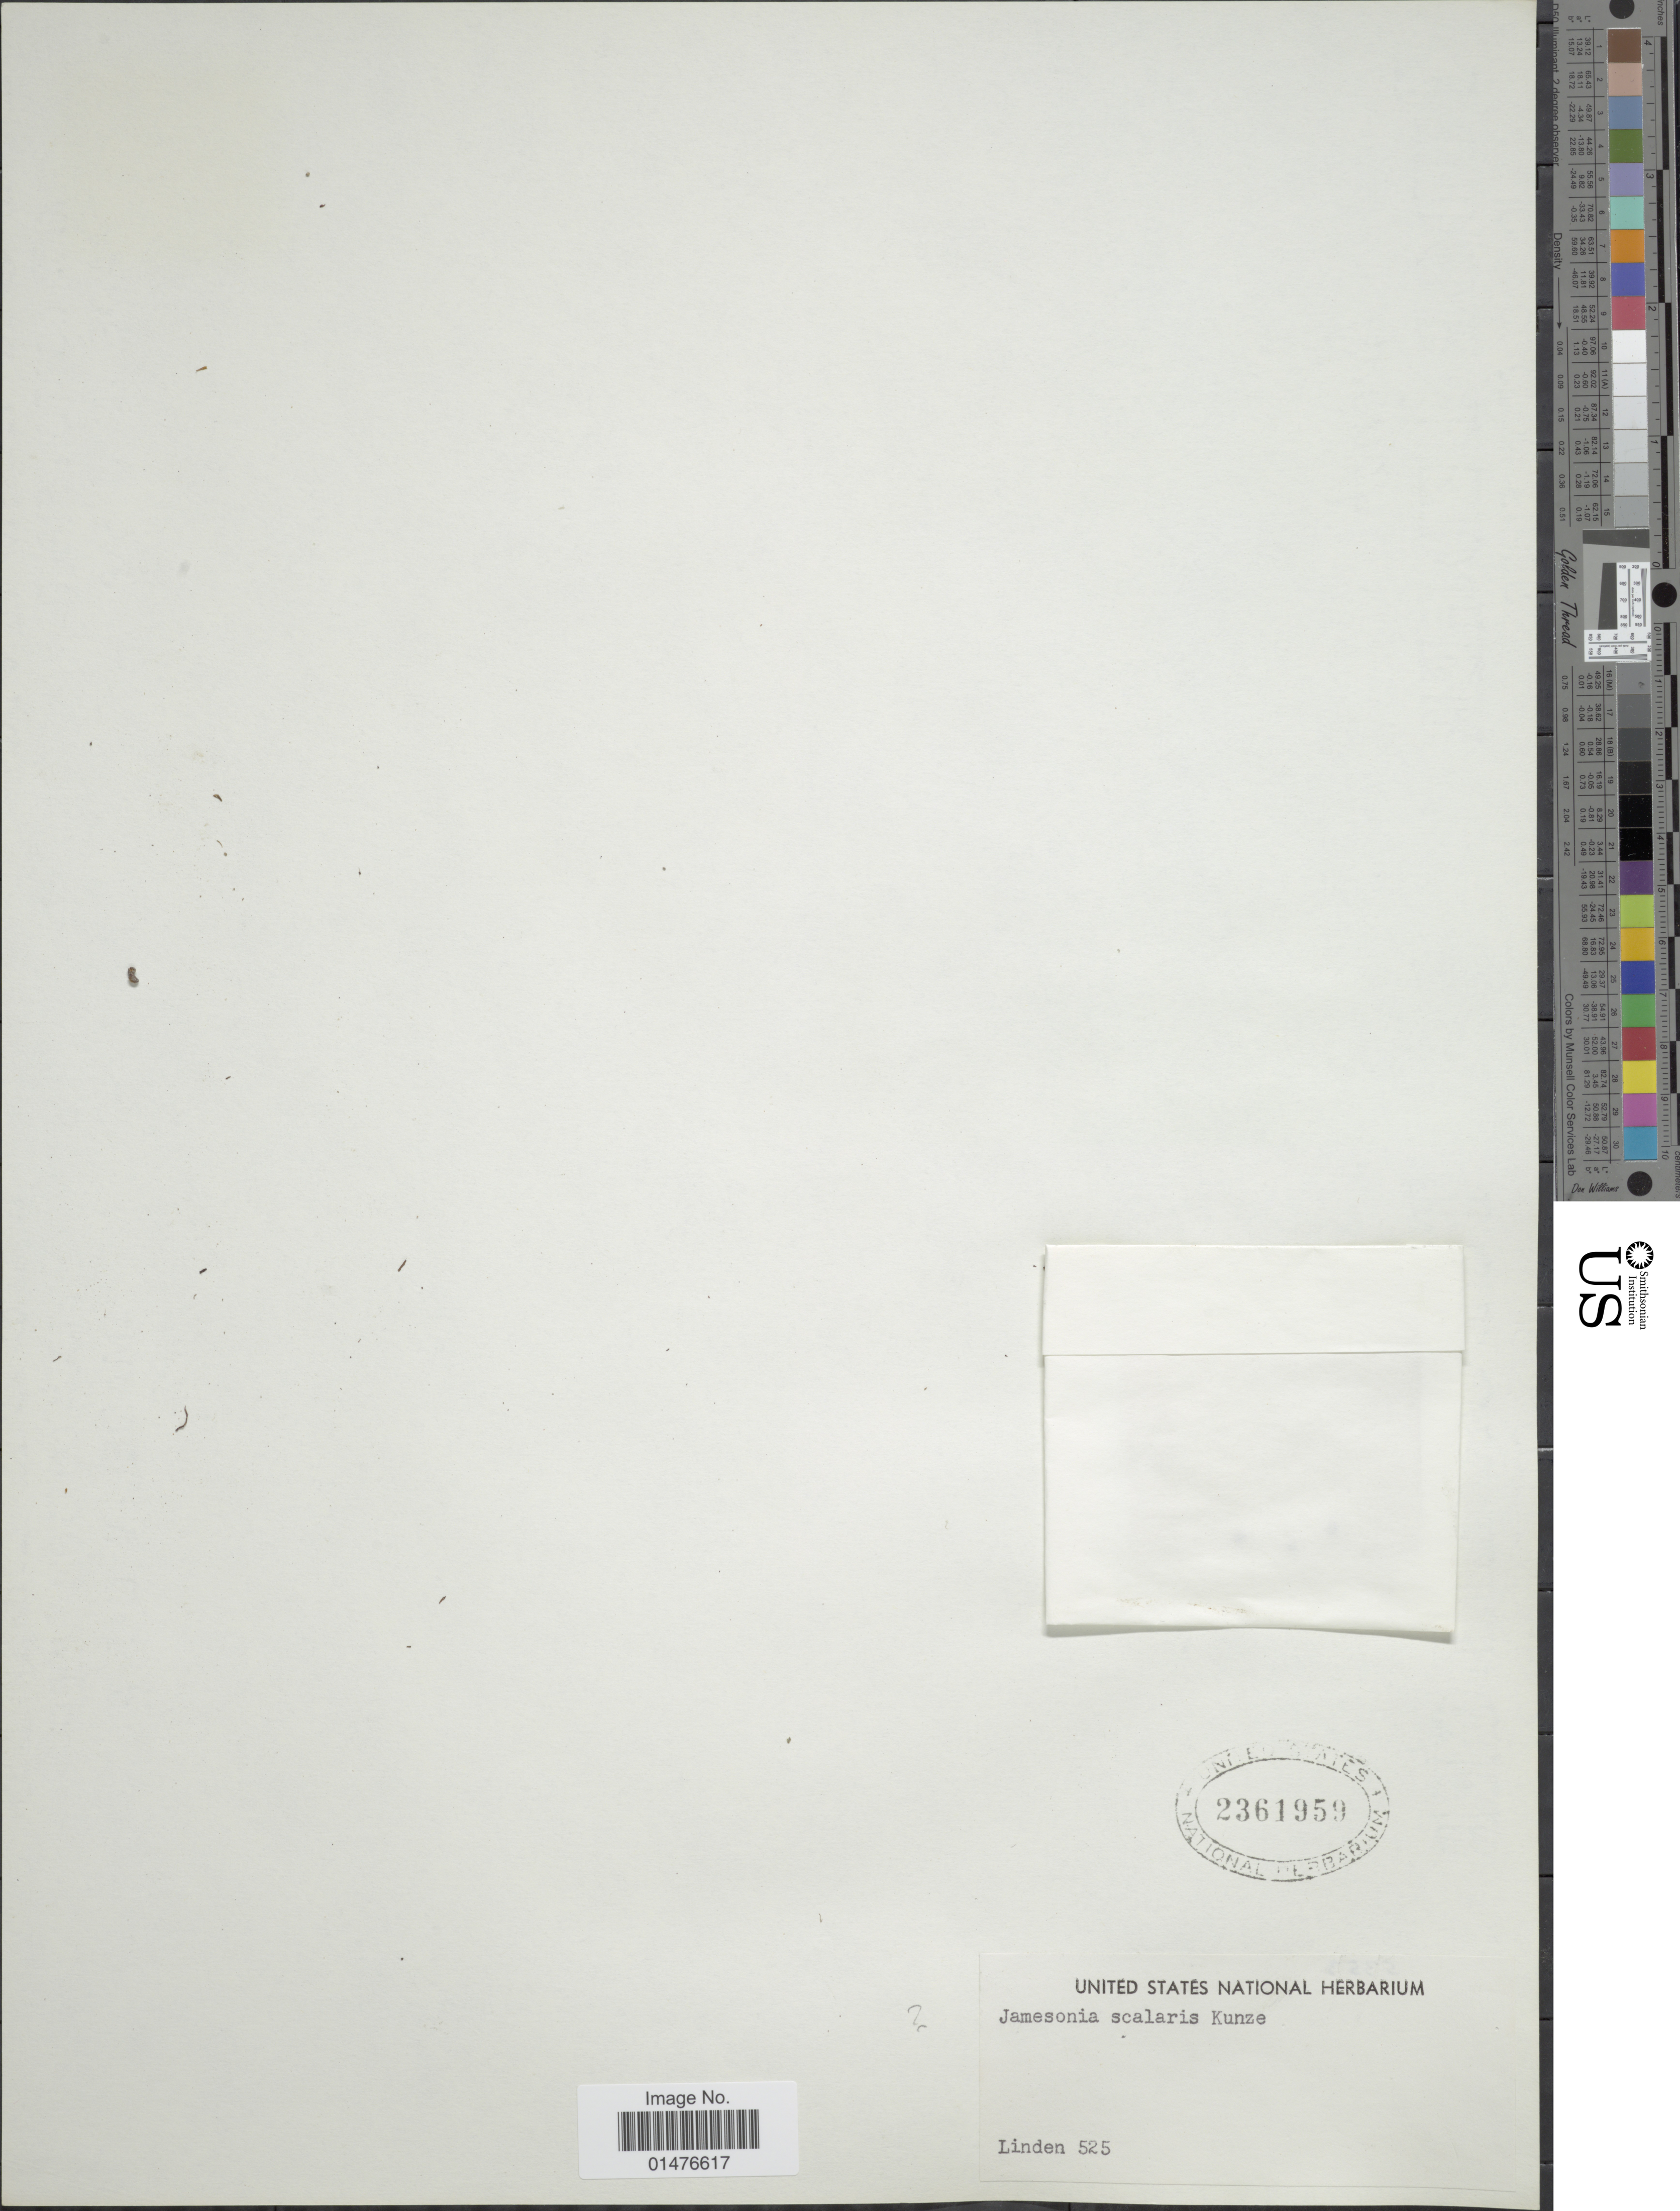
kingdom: Plantae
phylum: Tracheophyta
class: Polypodiopsida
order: Polypodiales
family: Pteridaceae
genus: Jamesonia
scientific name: Jamesonia sp.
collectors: -- Linden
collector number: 525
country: Venezuela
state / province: Distrito Federal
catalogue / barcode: US 2361959